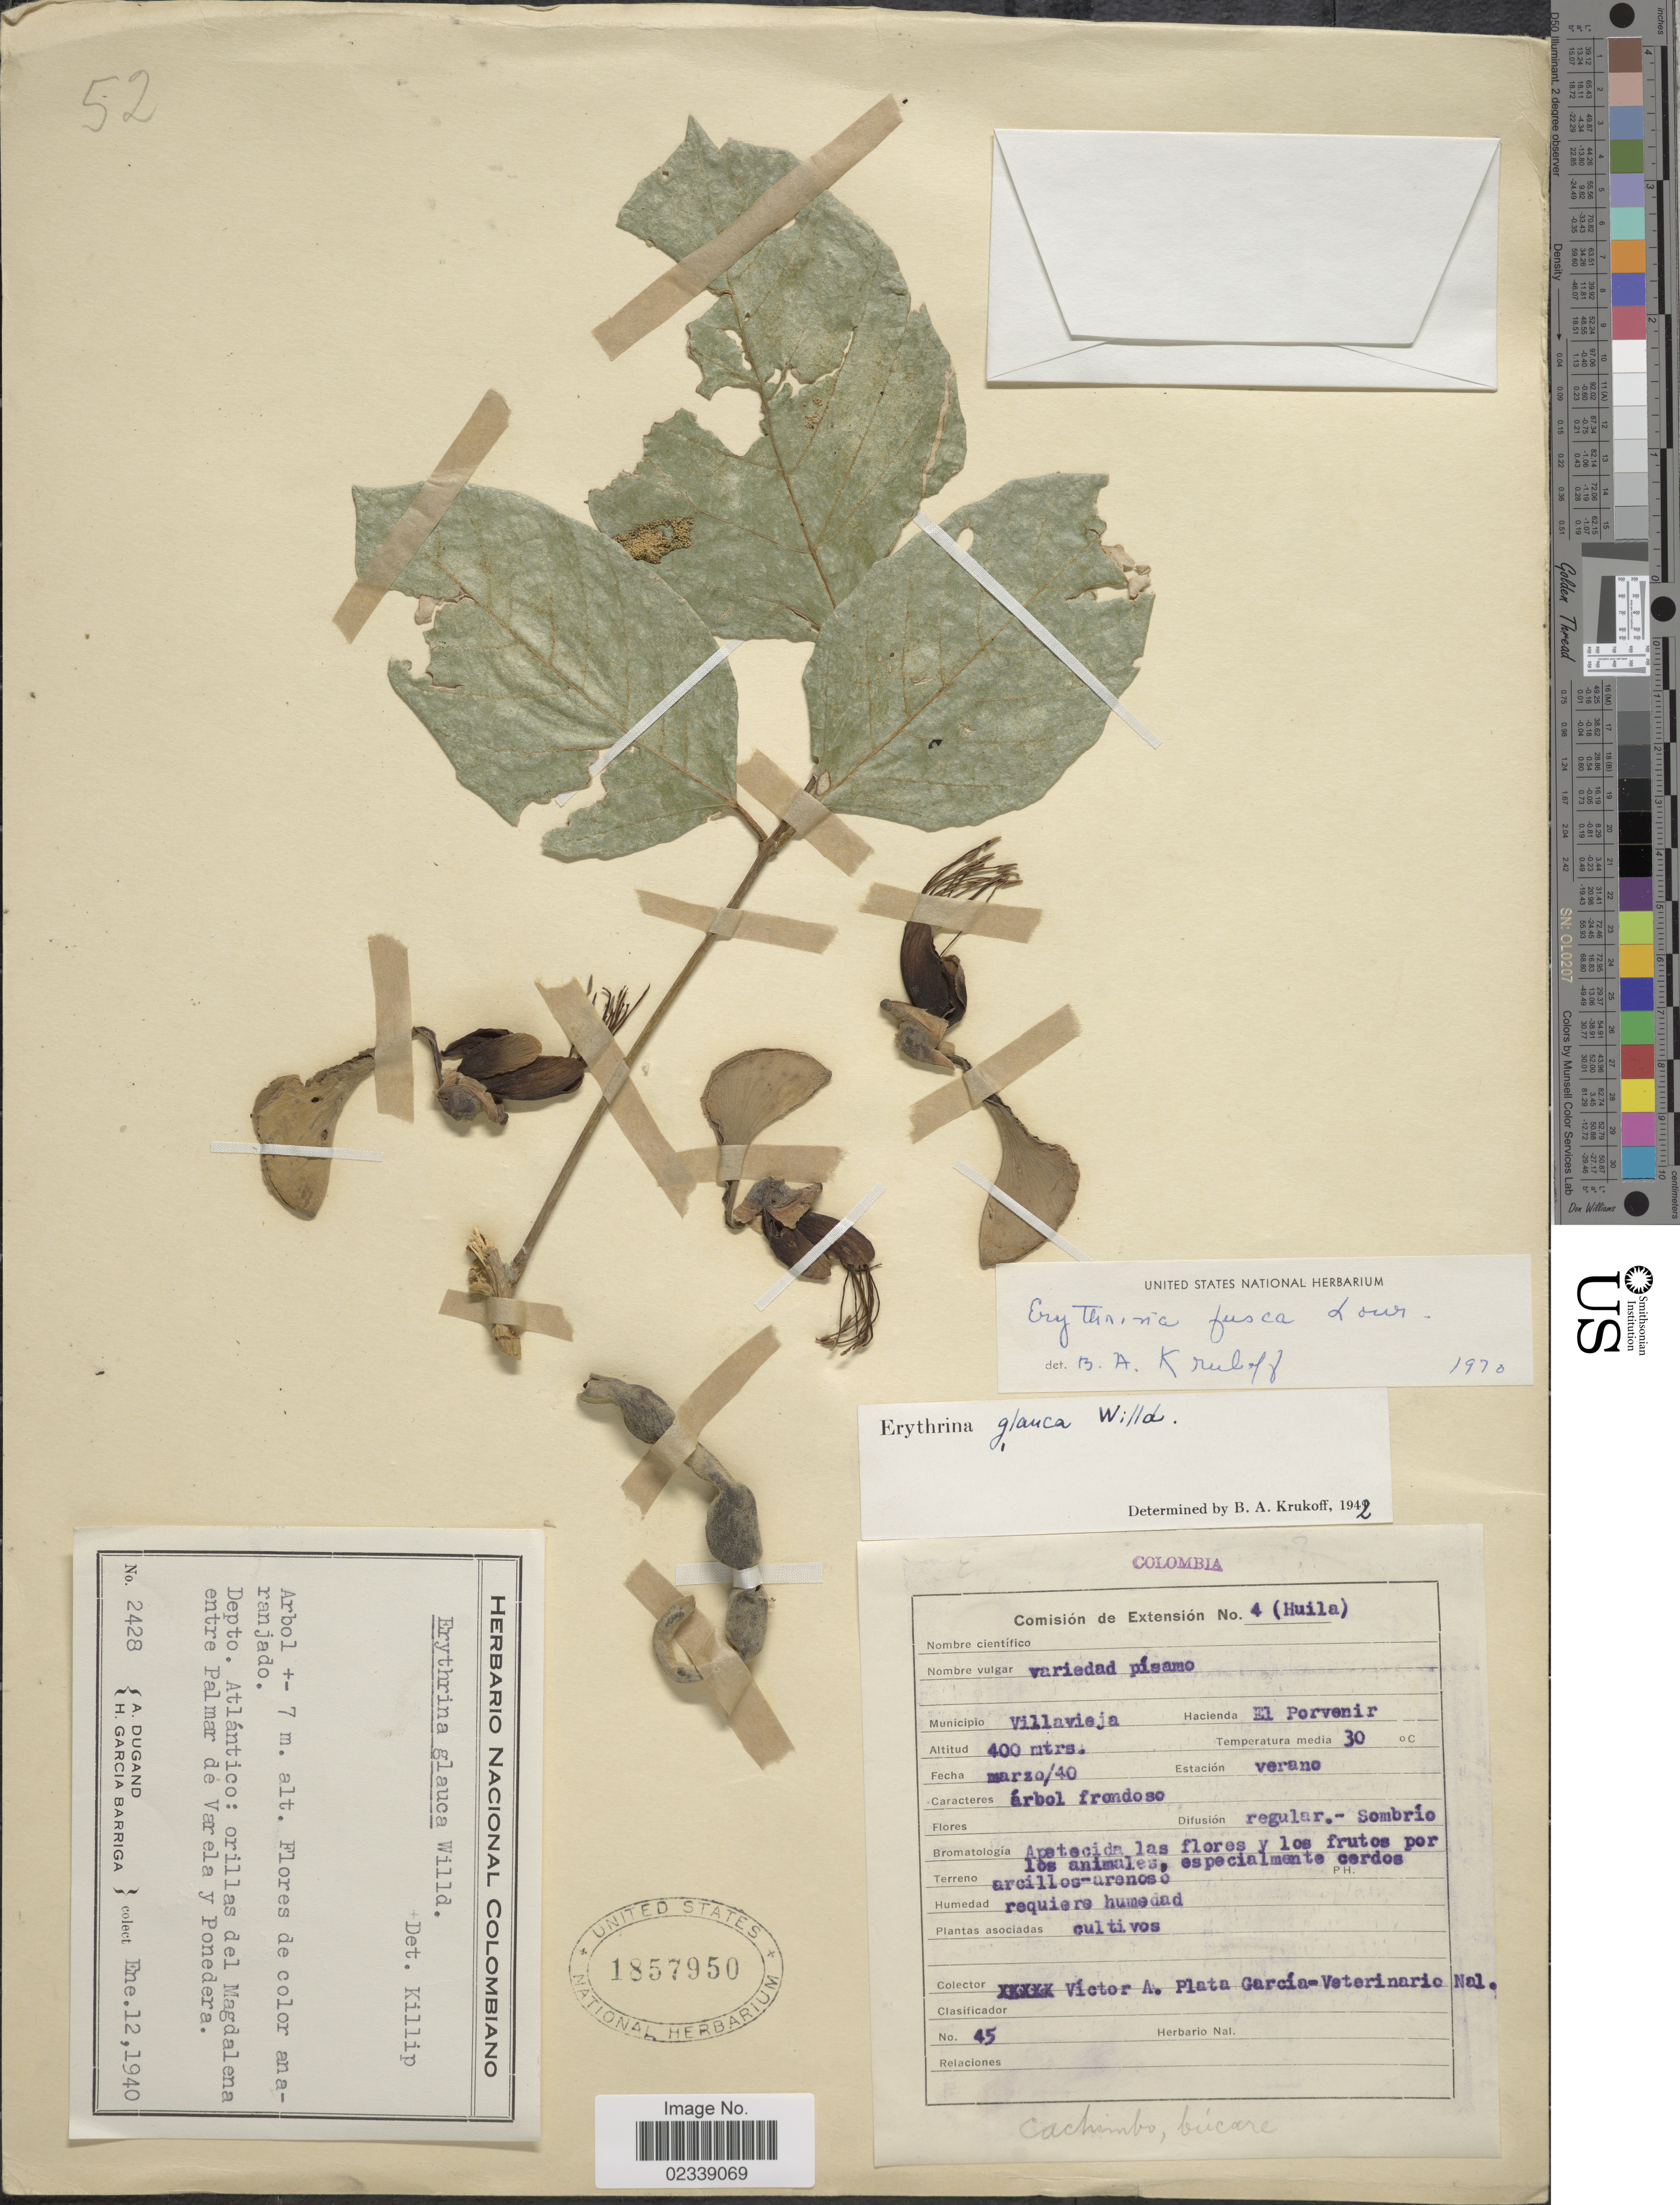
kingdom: Plantae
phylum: Tracheophyta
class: Magnoliopsida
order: Fabales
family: Fabaceae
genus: Erythrina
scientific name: Erythrina fusca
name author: Lour.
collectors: A. Dugand & H. García Barriga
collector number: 2428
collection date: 1940-01-12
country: Colombia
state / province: Atlántico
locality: Orillas del Magdalena entre Palmar de Varela y Ponedera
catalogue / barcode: US 1857950